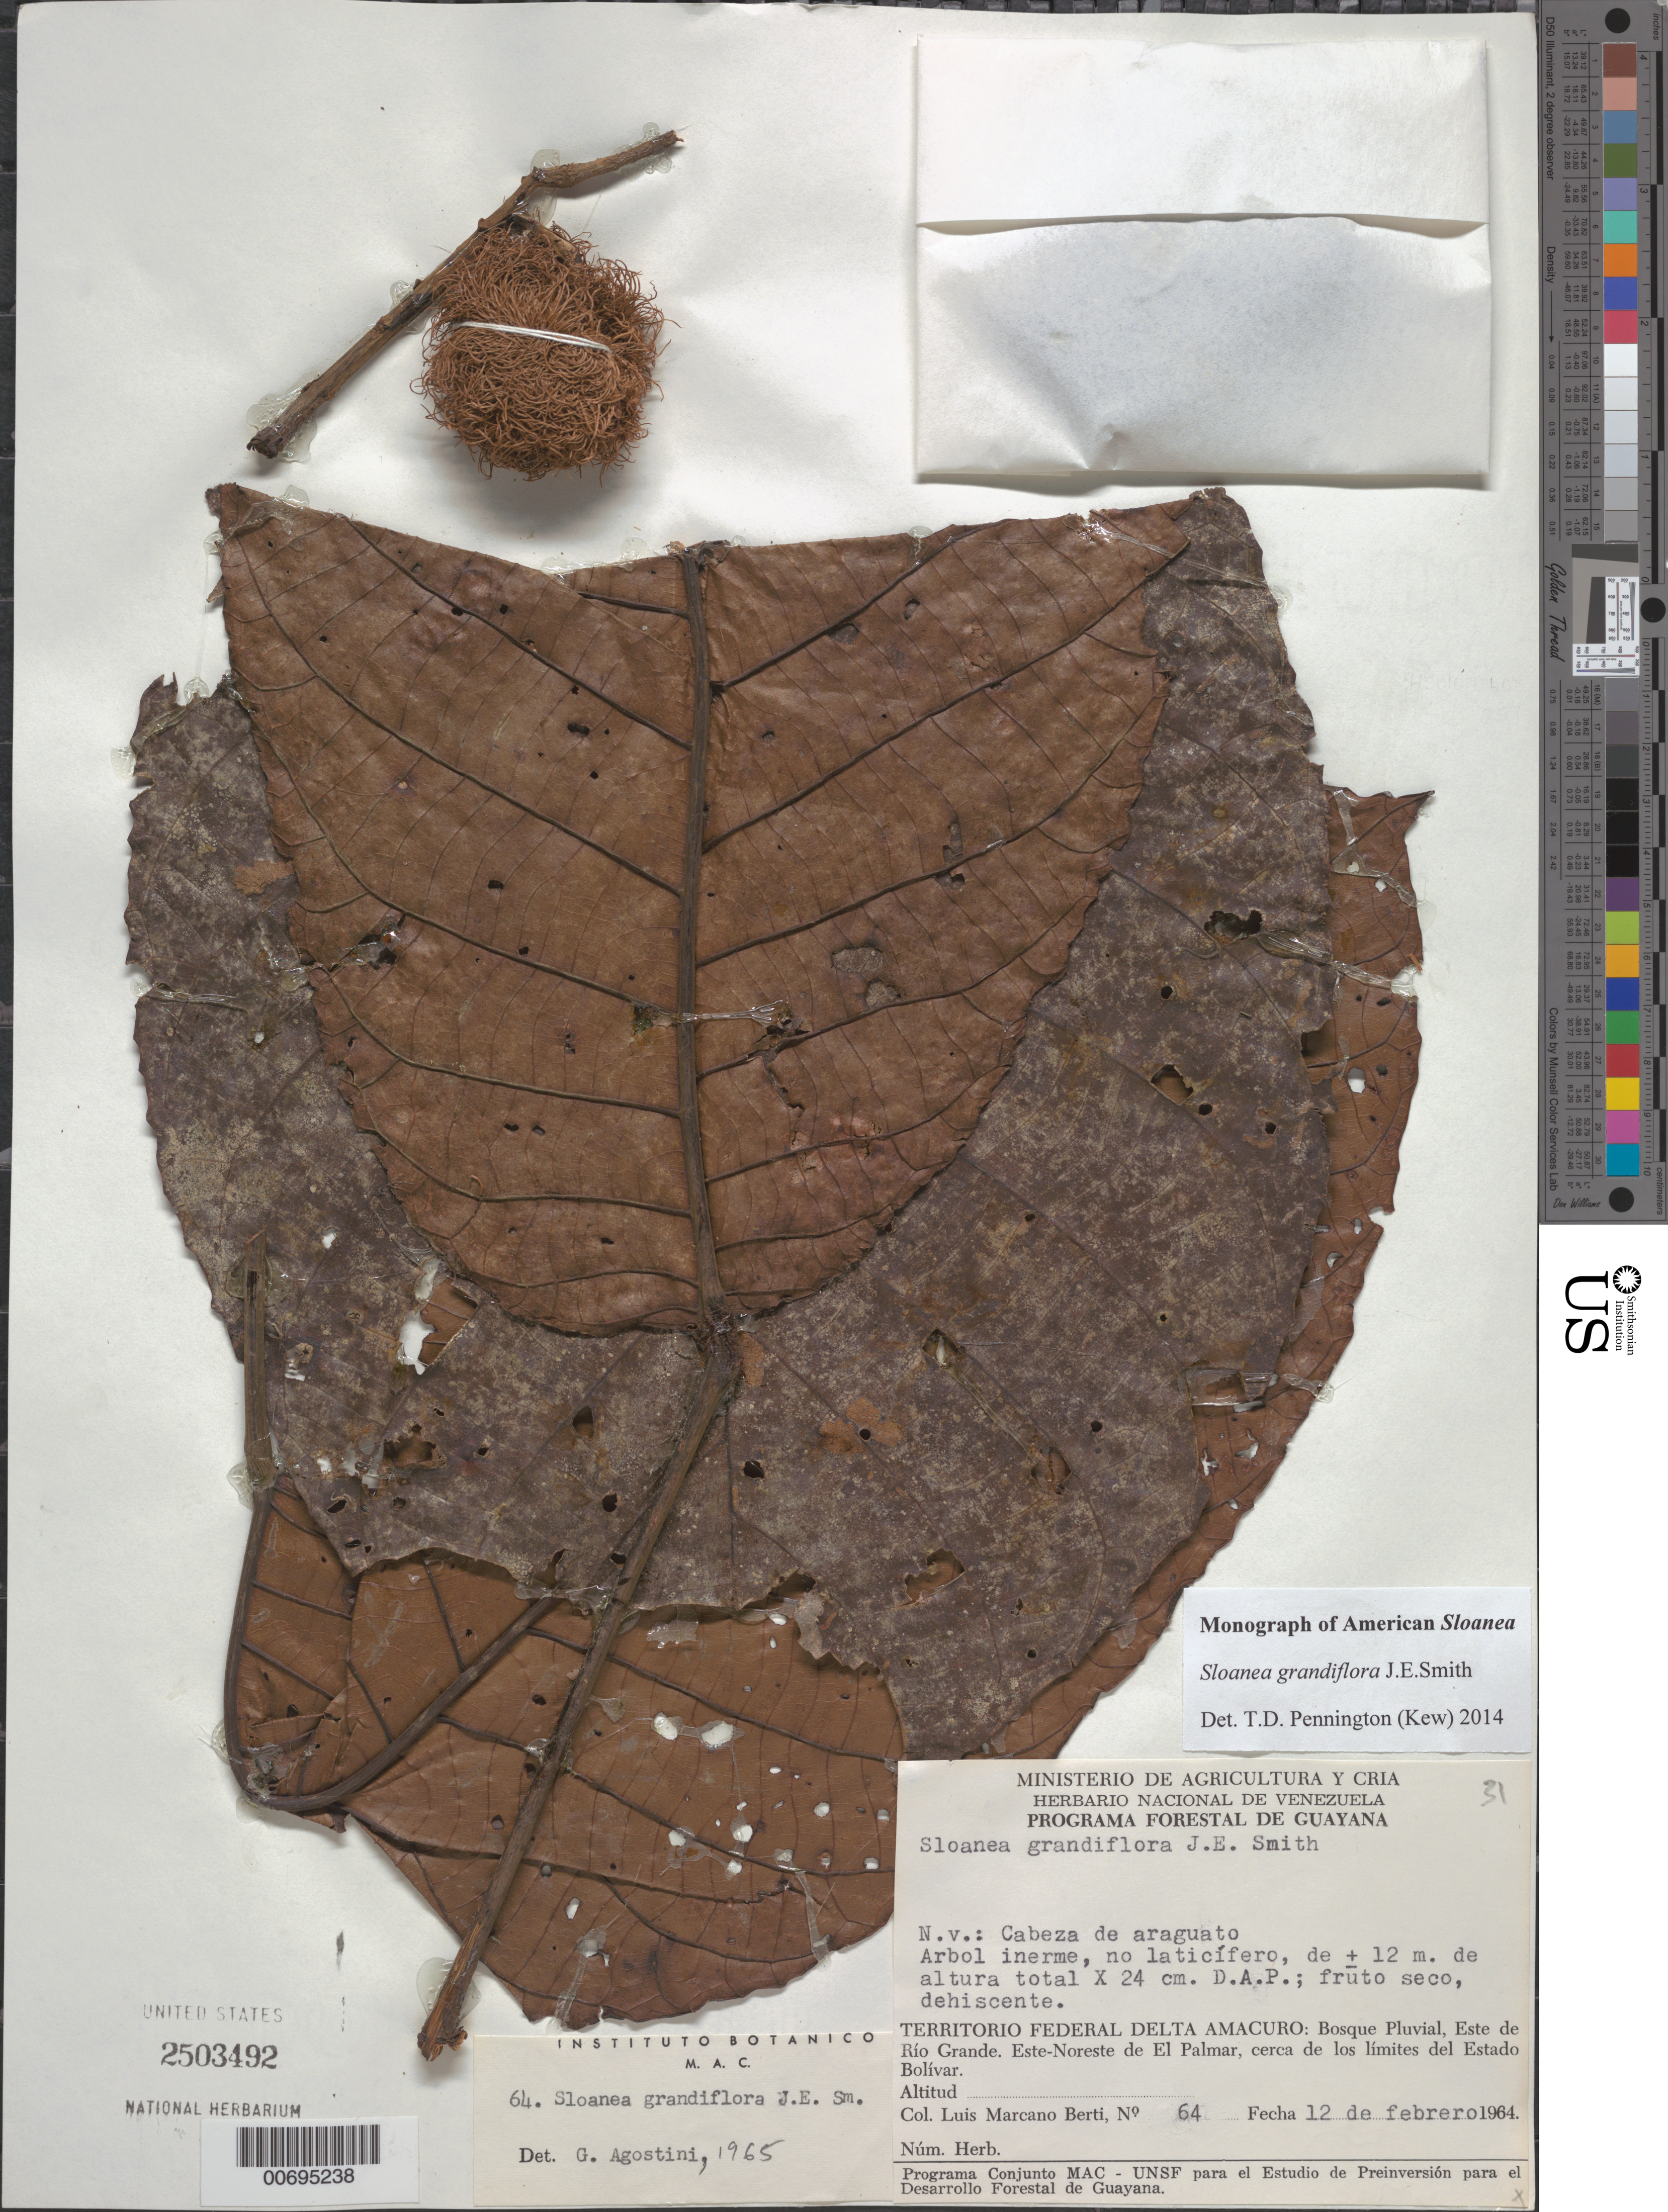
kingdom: Plantae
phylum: Tracheophyta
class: Magnoliopsida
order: Oxalidales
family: Elaeocarpaceae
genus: Sloanea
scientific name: Sloanea grandiflora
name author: Sm.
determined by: Pennington, T. D., (K)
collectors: L. Marcano-Berti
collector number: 64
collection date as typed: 12-Feb-64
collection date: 1964-02-12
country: Venezuela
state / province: Delta Amacuro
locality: Este de Río Grande, ENE de El Palmar, cerca de los limites del Estado Bolívar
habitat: Bosque pluvial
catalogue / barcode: US 2503492